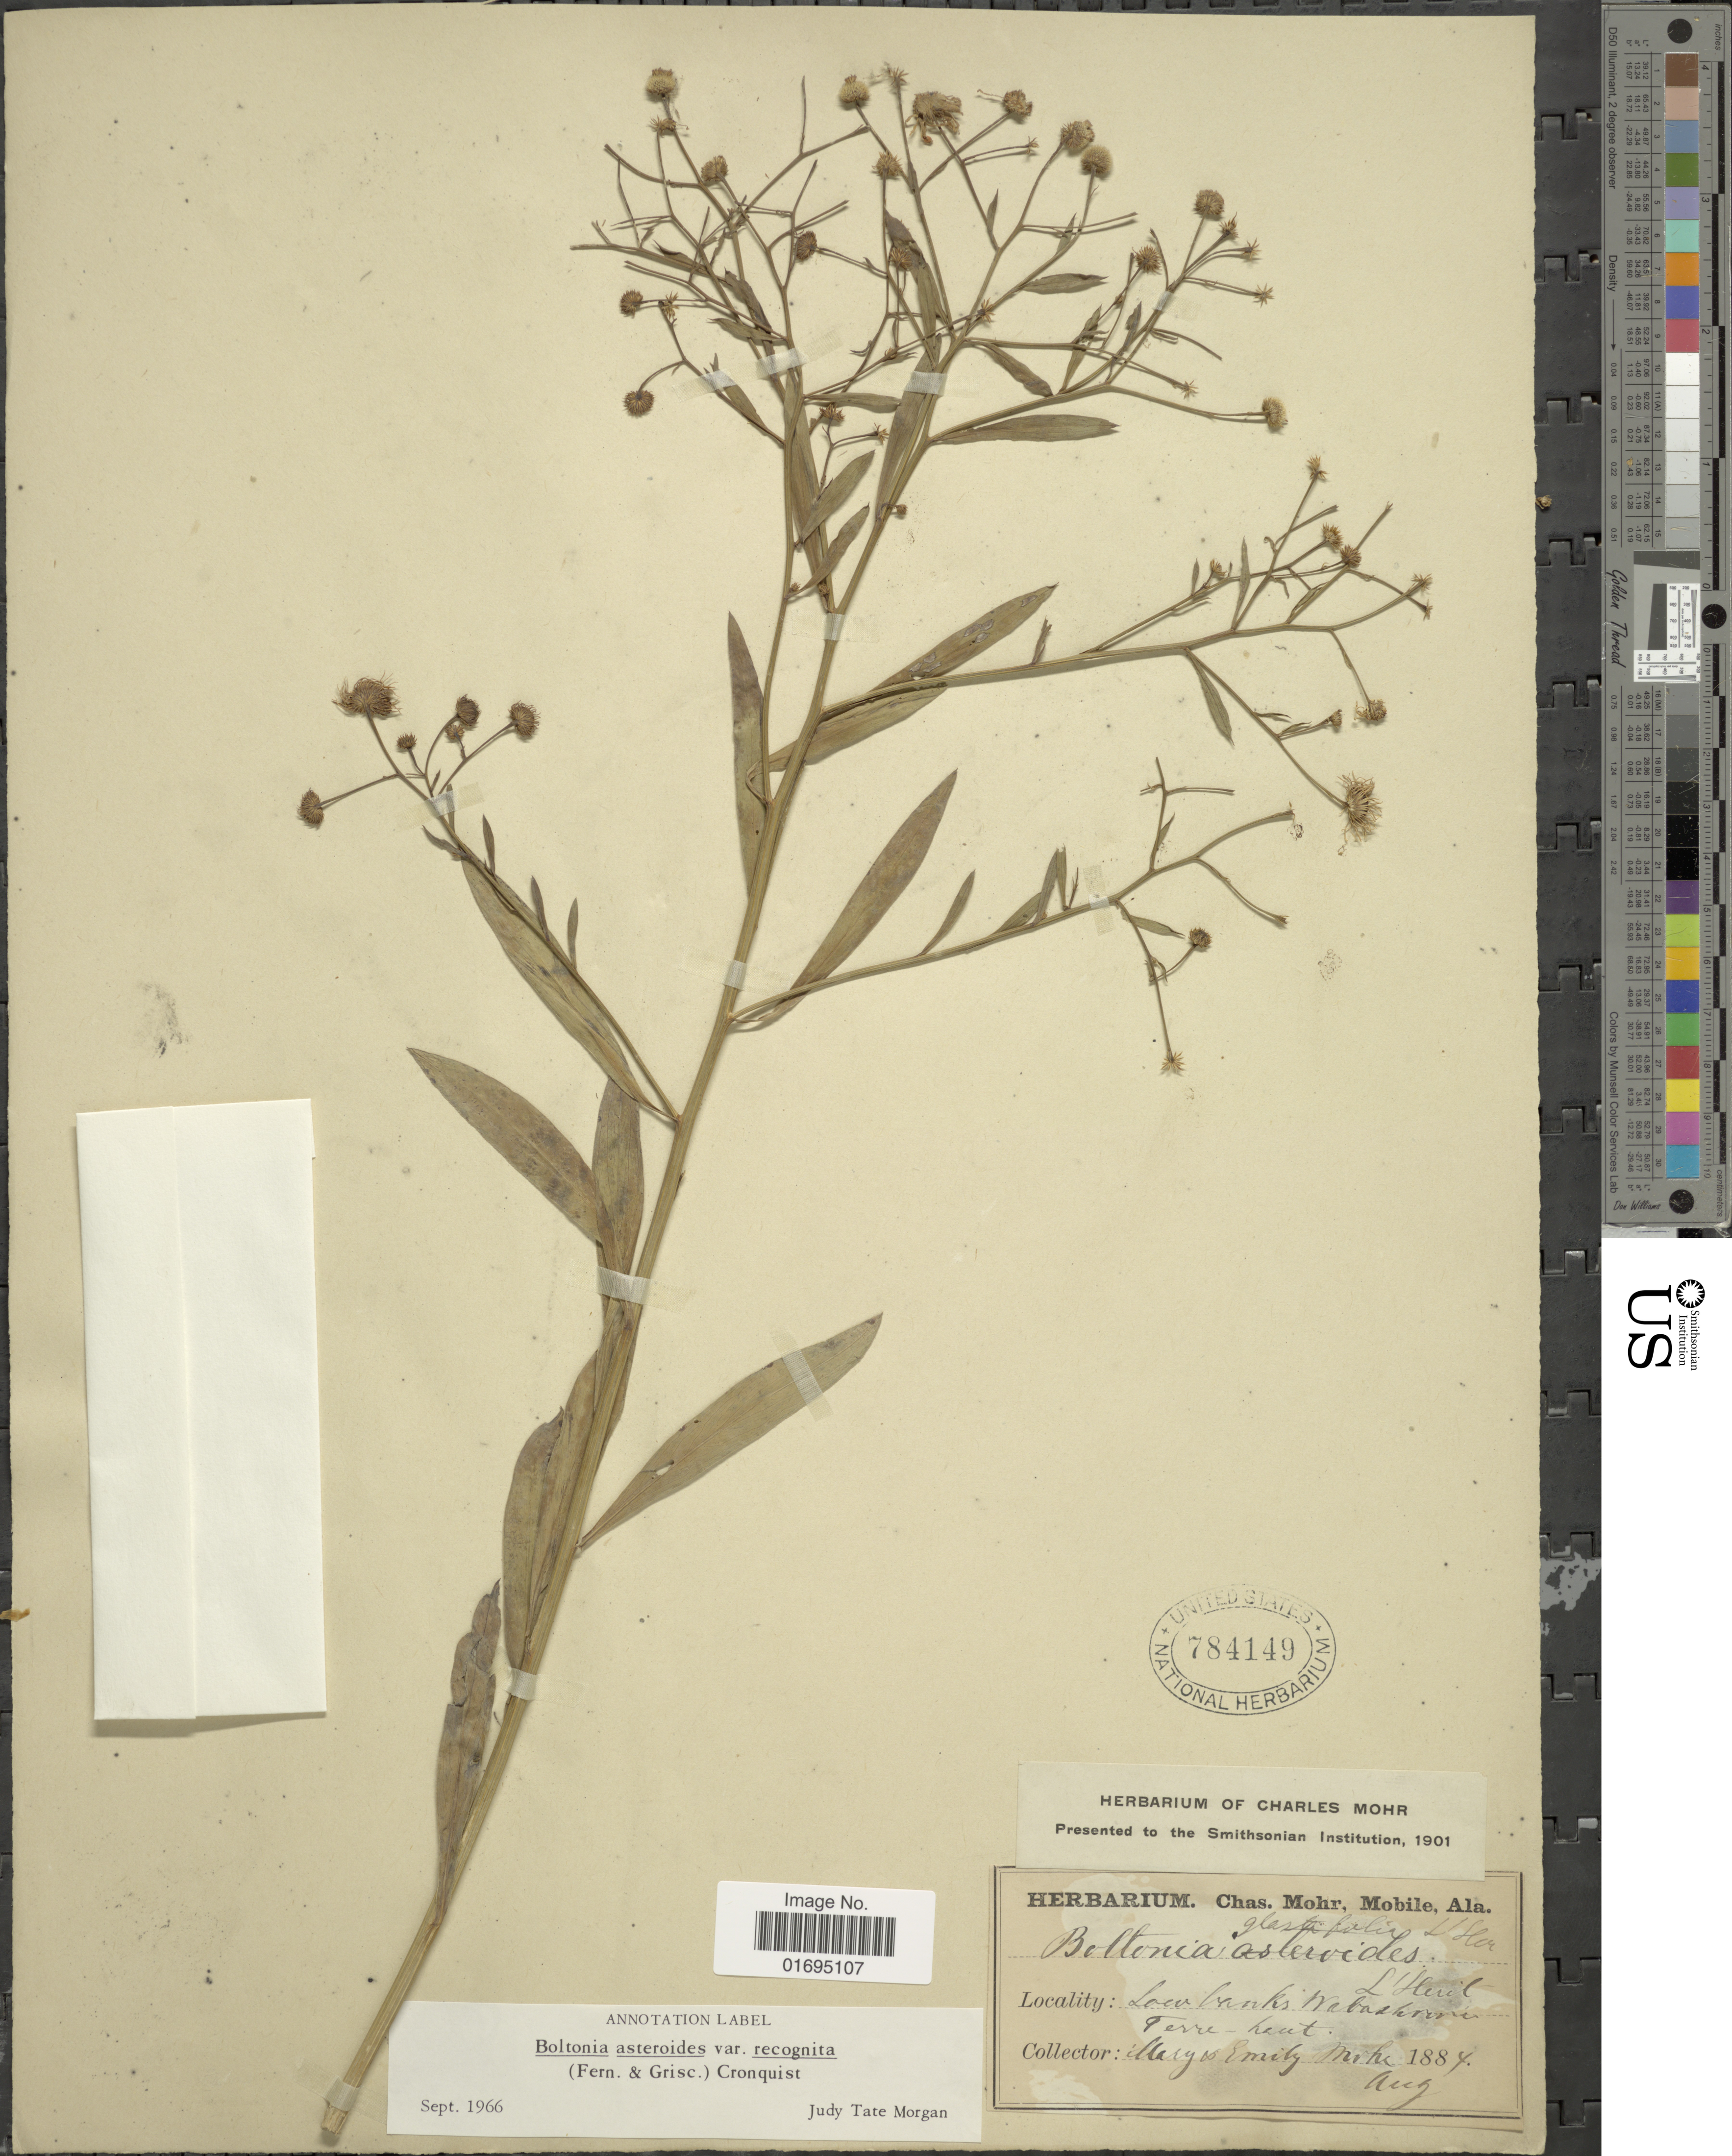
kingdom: Plantae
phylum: Tracheophyta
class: Magnoliopsida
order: Asterales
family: Asteraceae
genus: Boltonia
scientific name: Boltonia asteroides var. recognita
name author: (Fernald & Griscom) Cronq.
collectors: M. Mohr & E. Mohr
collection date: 1884-08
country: United States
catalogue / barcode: US 784149